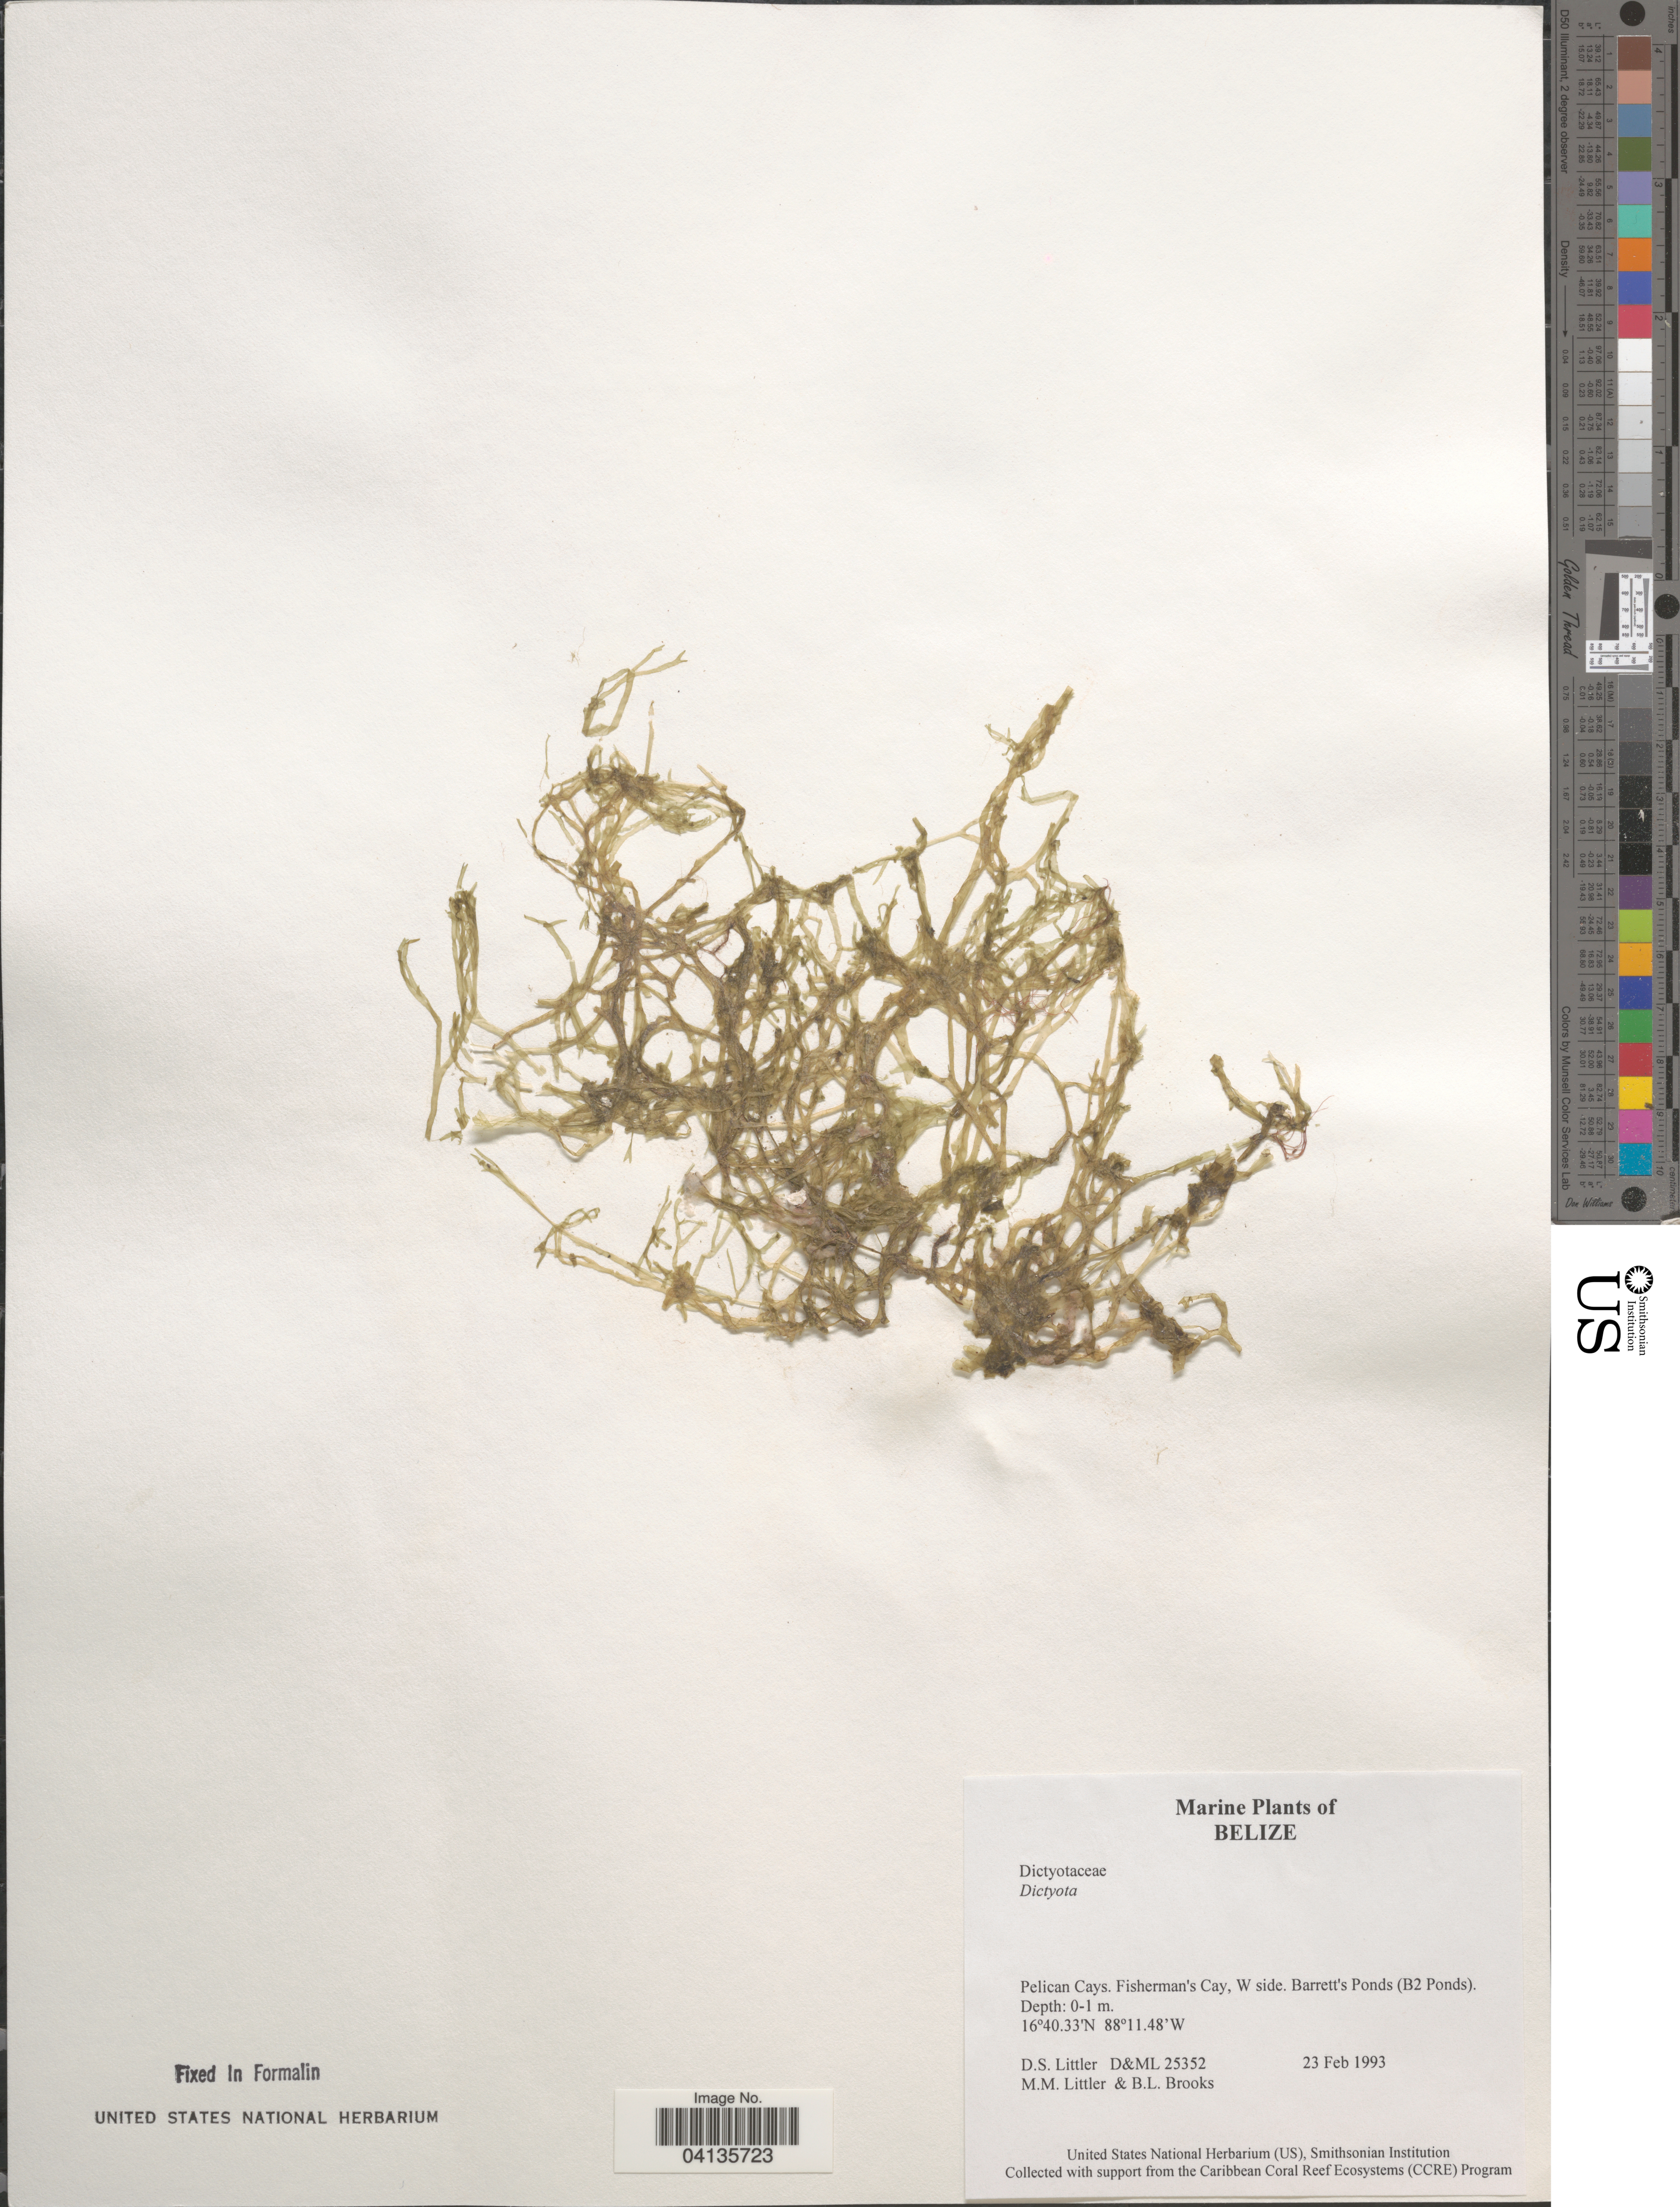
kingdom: Chromista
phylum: Ochrophyta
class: Phaeophyceae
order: Dictyotales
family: Dictyotaceae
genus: Dictyota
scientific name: Dictyota sp.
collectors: D. S. Littler & B. Brooks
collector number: D&ML25352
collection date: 1993-02-23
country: Belize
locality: Pelican Cays. Fisherman's Cay, W side. Barrett's Ponds (B2 Ponds).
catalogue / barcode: US 238550